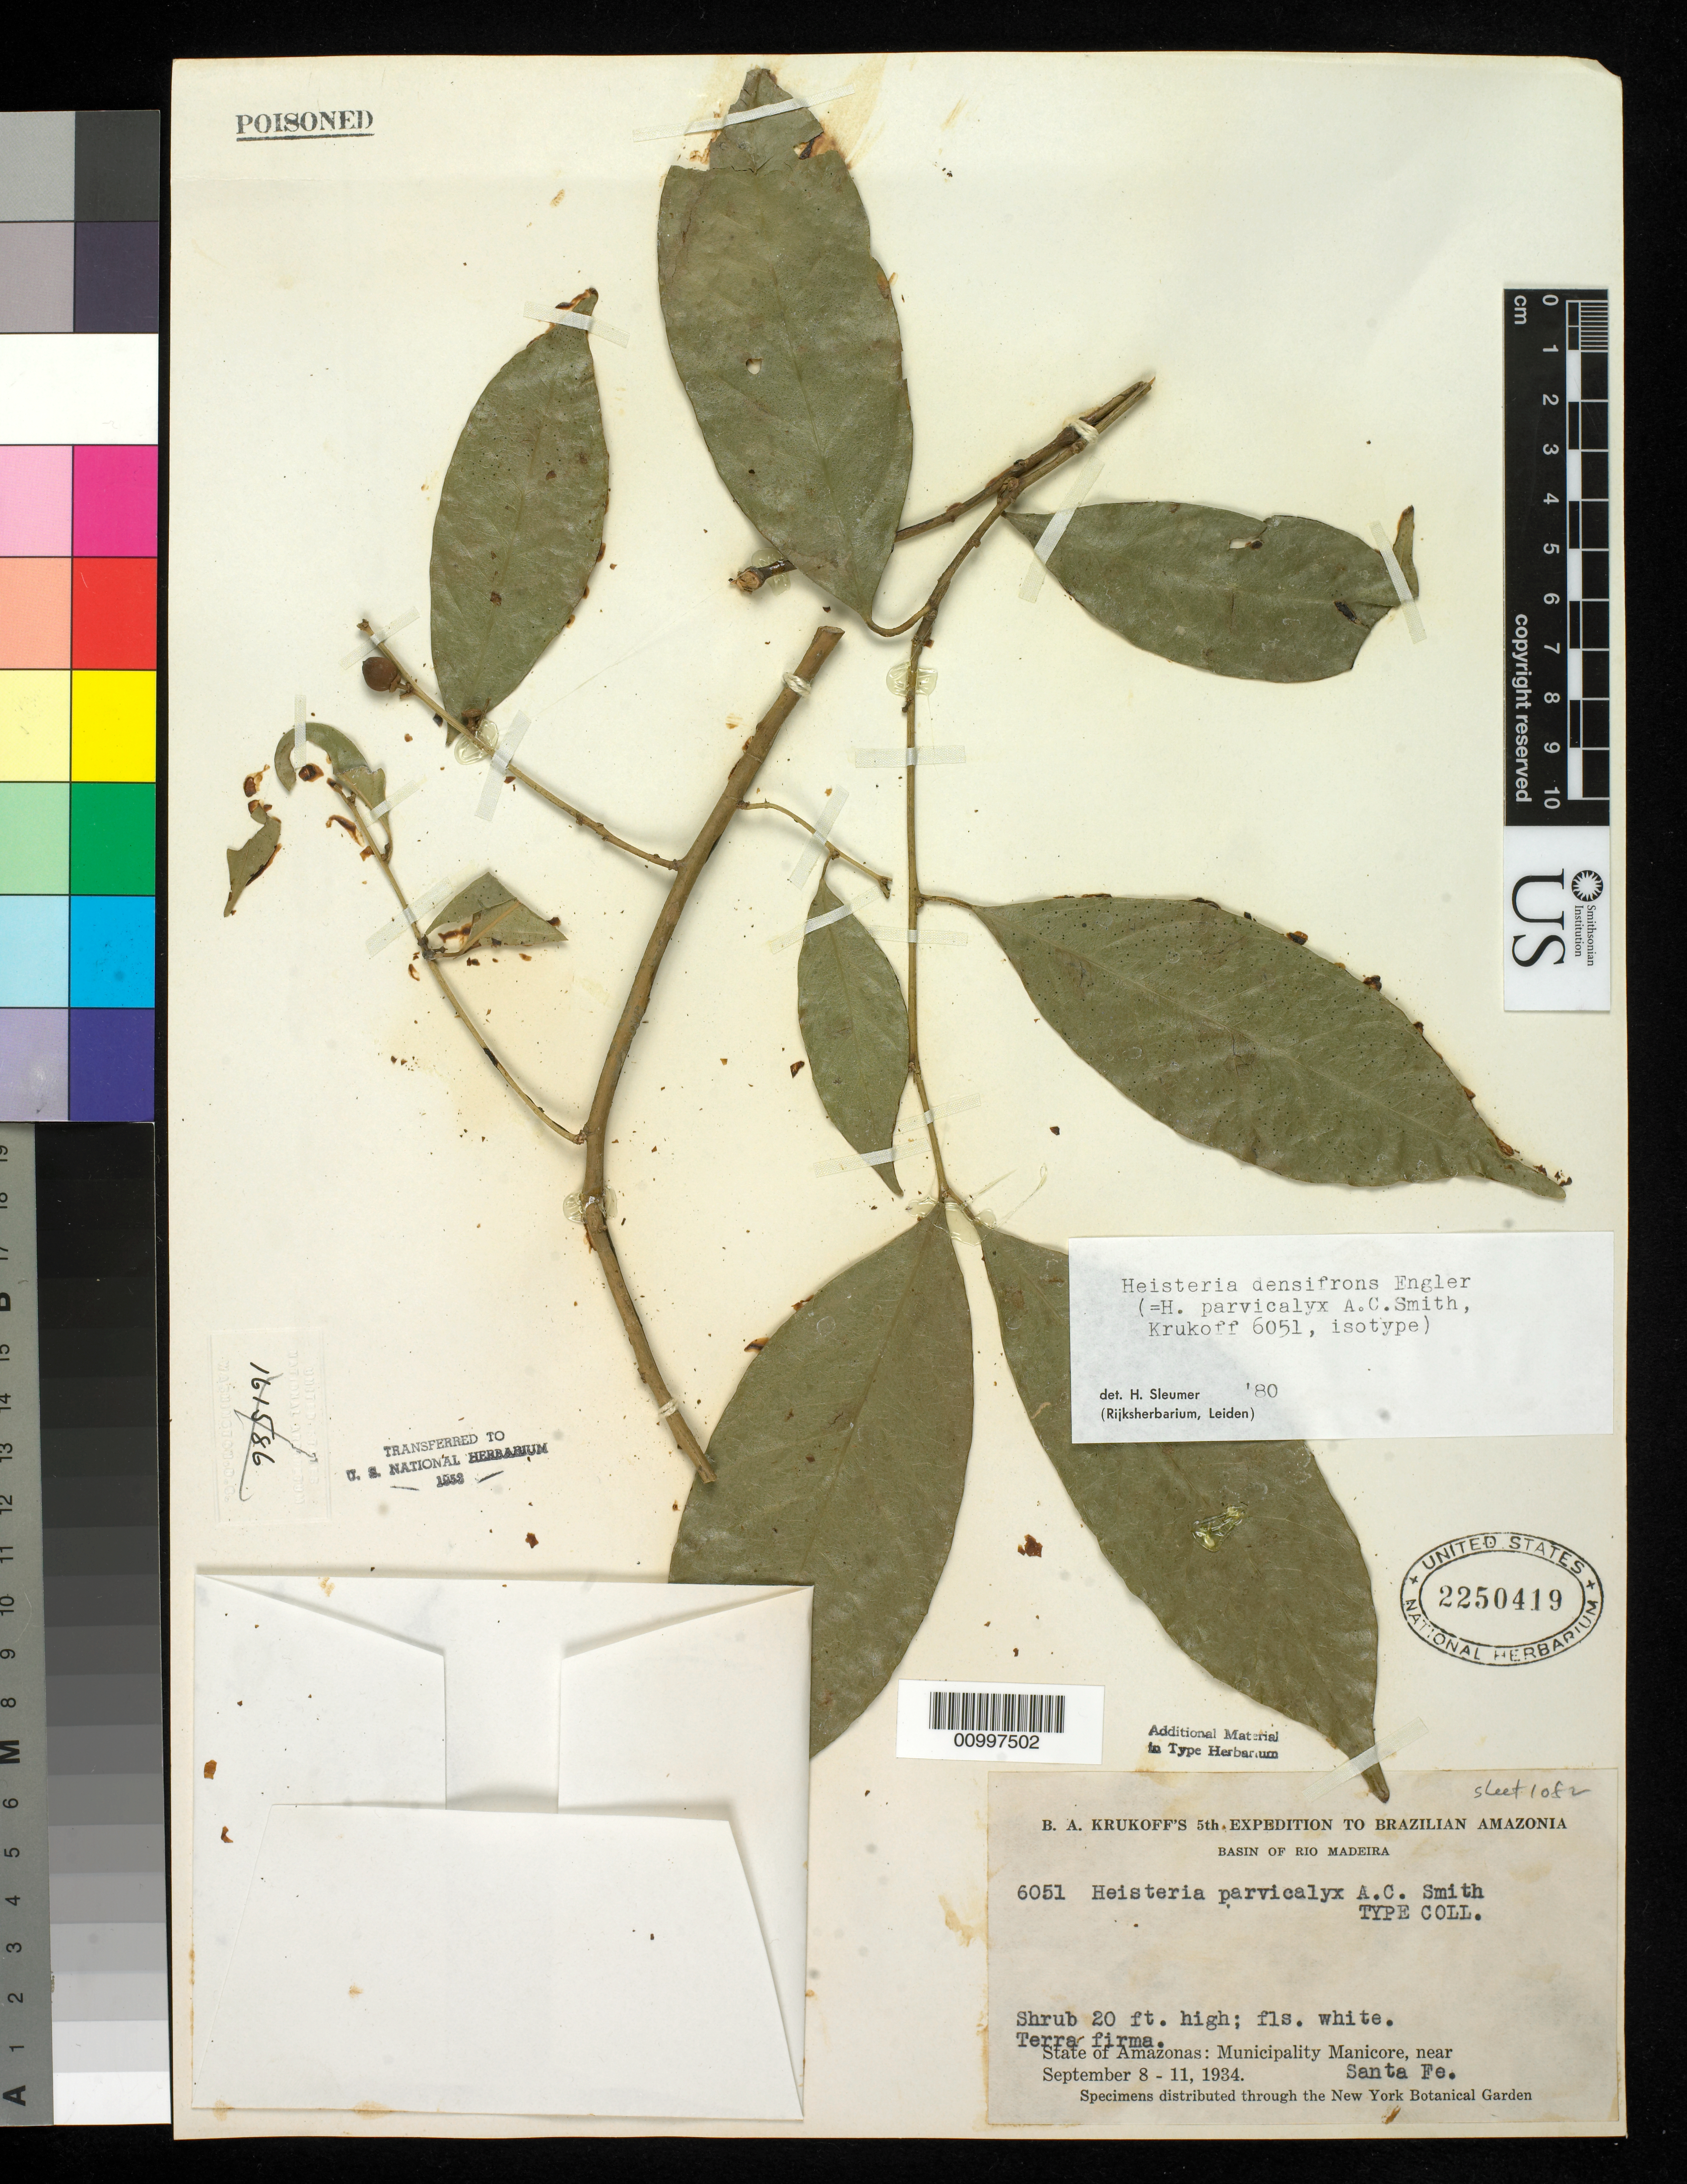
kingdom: Plantae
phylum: Tracheophyta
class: Magnoliopsida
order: Santalales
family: Erythropalaceae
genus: Heisteria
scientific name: Heisteria parvicalyx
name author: A.C. Sm.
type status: Isotype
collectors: B. A. Krukoff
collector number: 6051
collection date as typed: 08 Sep 1934 to 11 Sep 1934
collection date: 1934-09-08/1934-09-11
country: Brazil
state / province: Amazonas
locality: Basin of Rio Madeira. State of Amazonas: Municipality Manicore, near Santa Fe.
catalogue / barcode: US 2250419